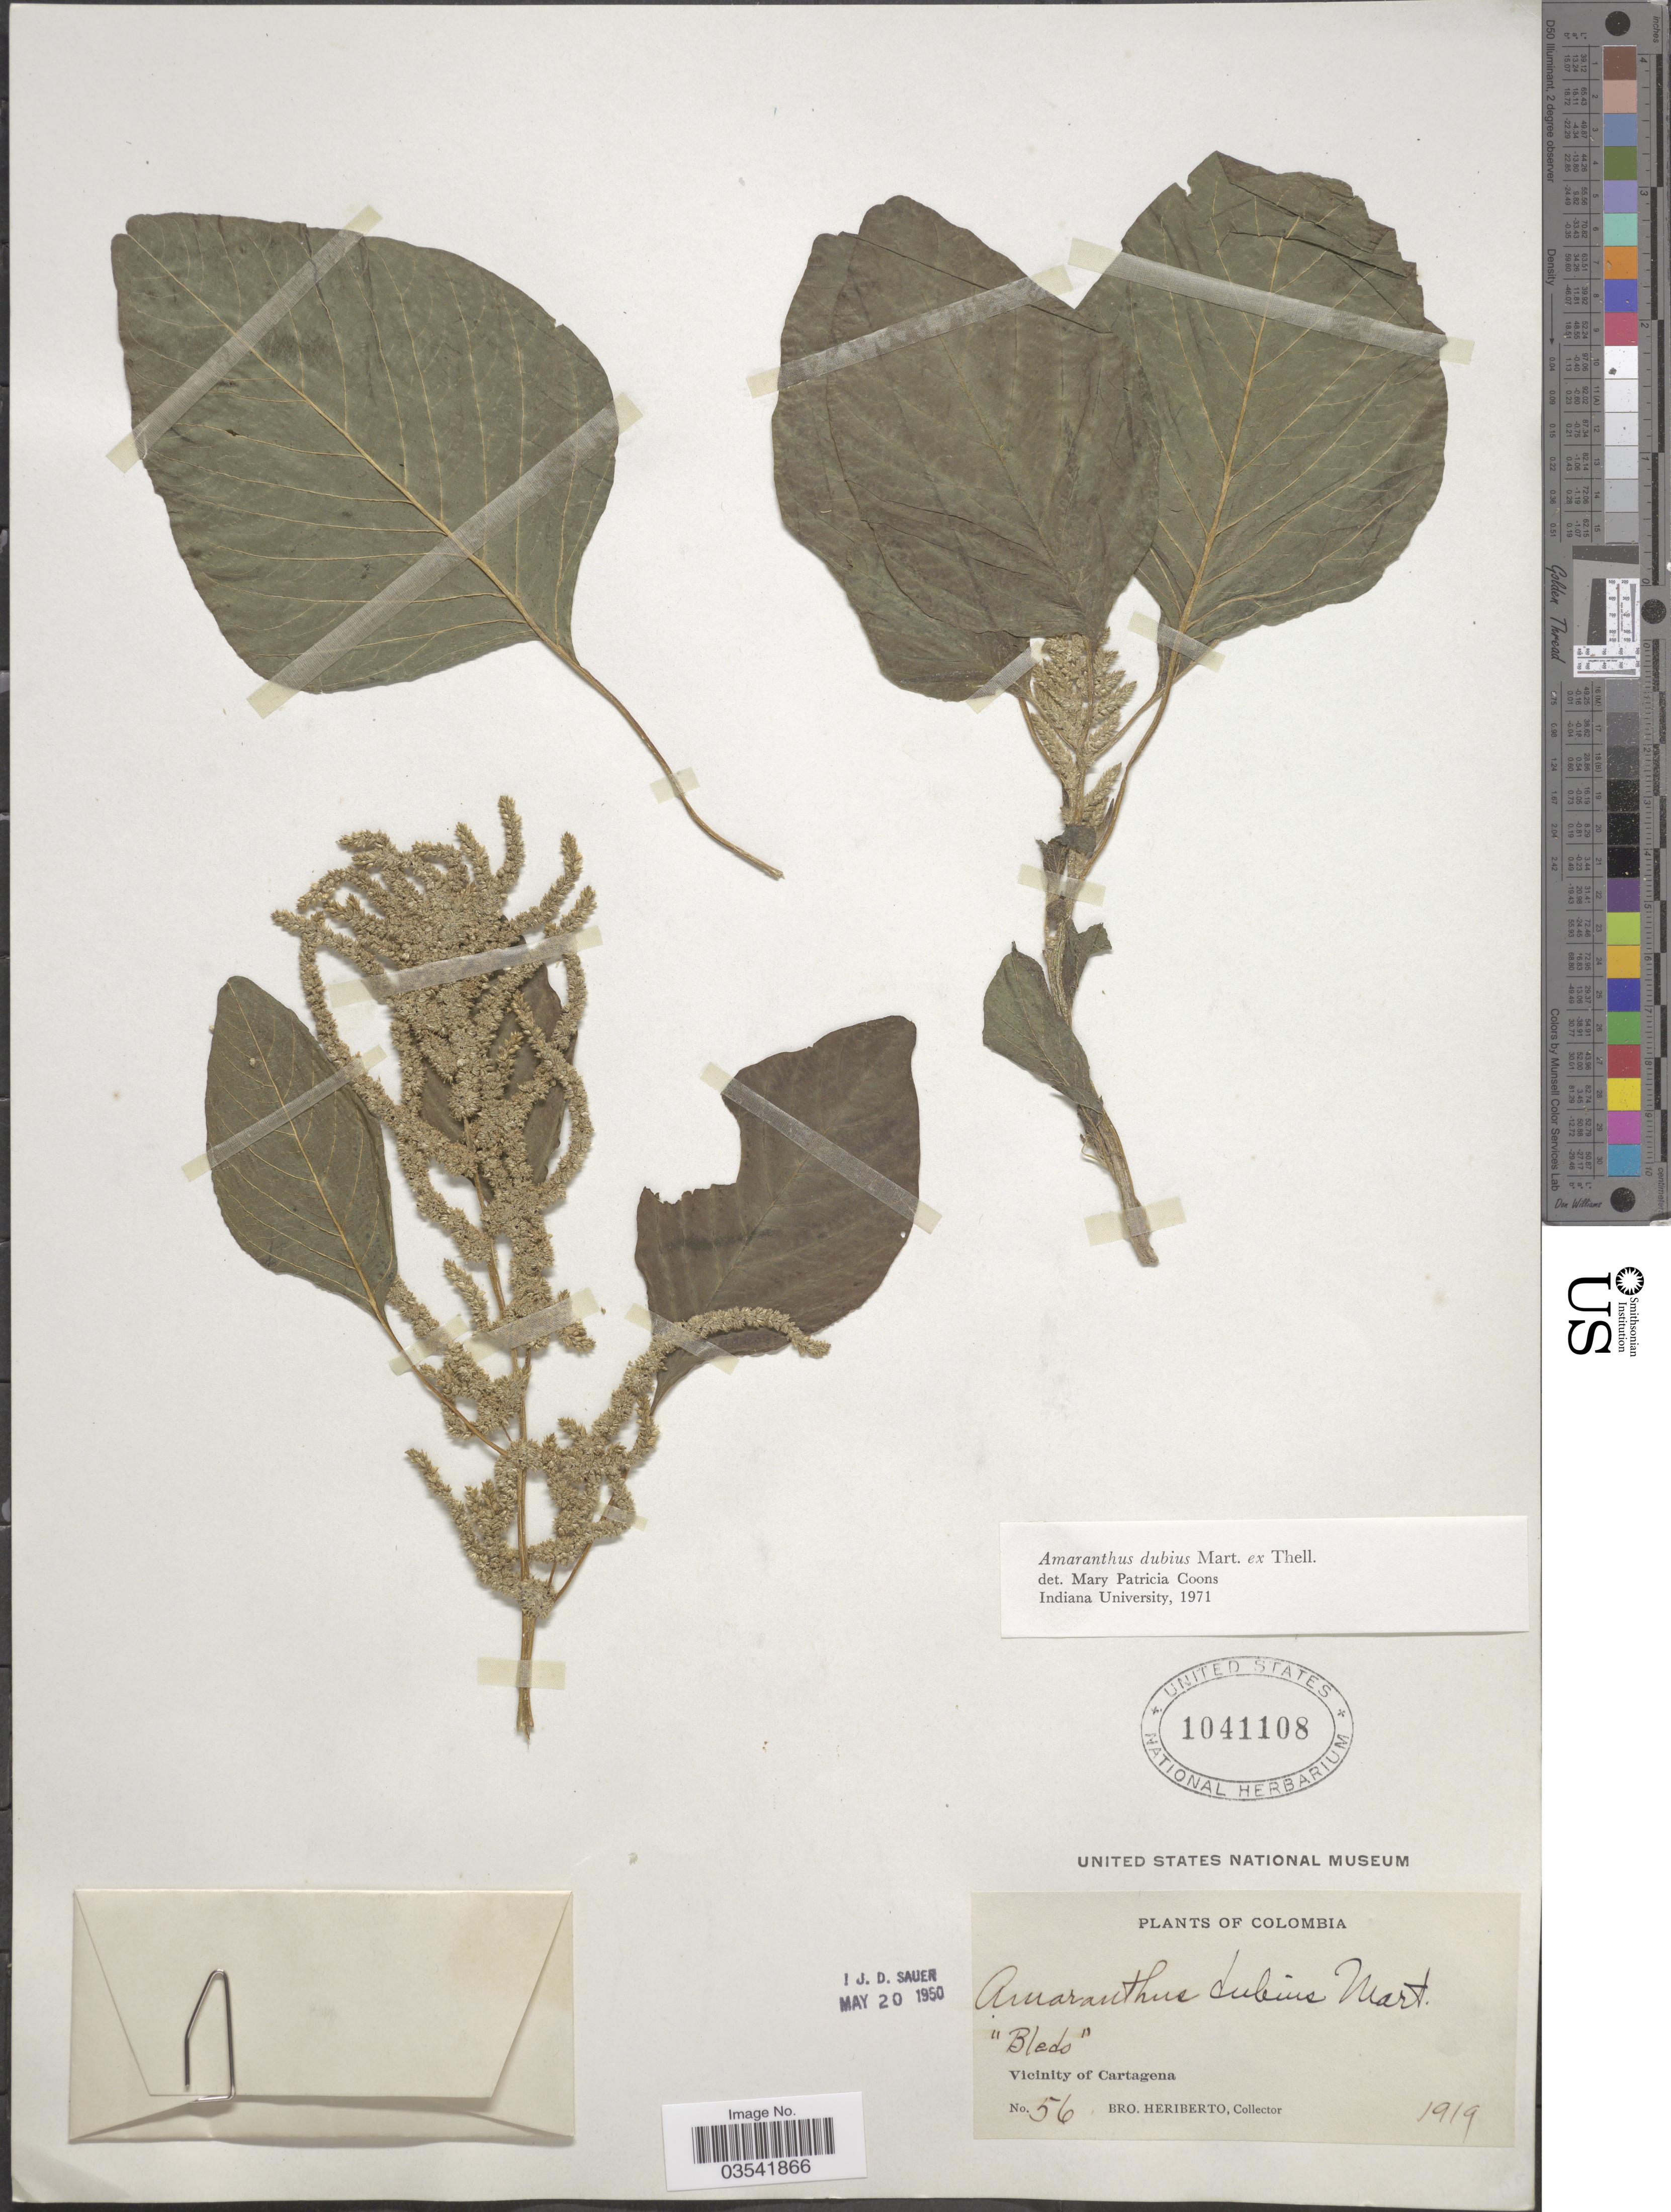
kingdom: Plantae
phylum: Tracheophyta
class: Magnoliopsida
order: Caryophyllales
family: Amaranthaceae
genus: Amaranthus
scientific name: Amaranthus dubius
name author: Mart. ex Thell.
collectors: B. Heriberto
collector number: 56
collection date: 1919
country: Colombia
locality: Vicinity of Cartagena.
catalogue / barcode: US 1041108